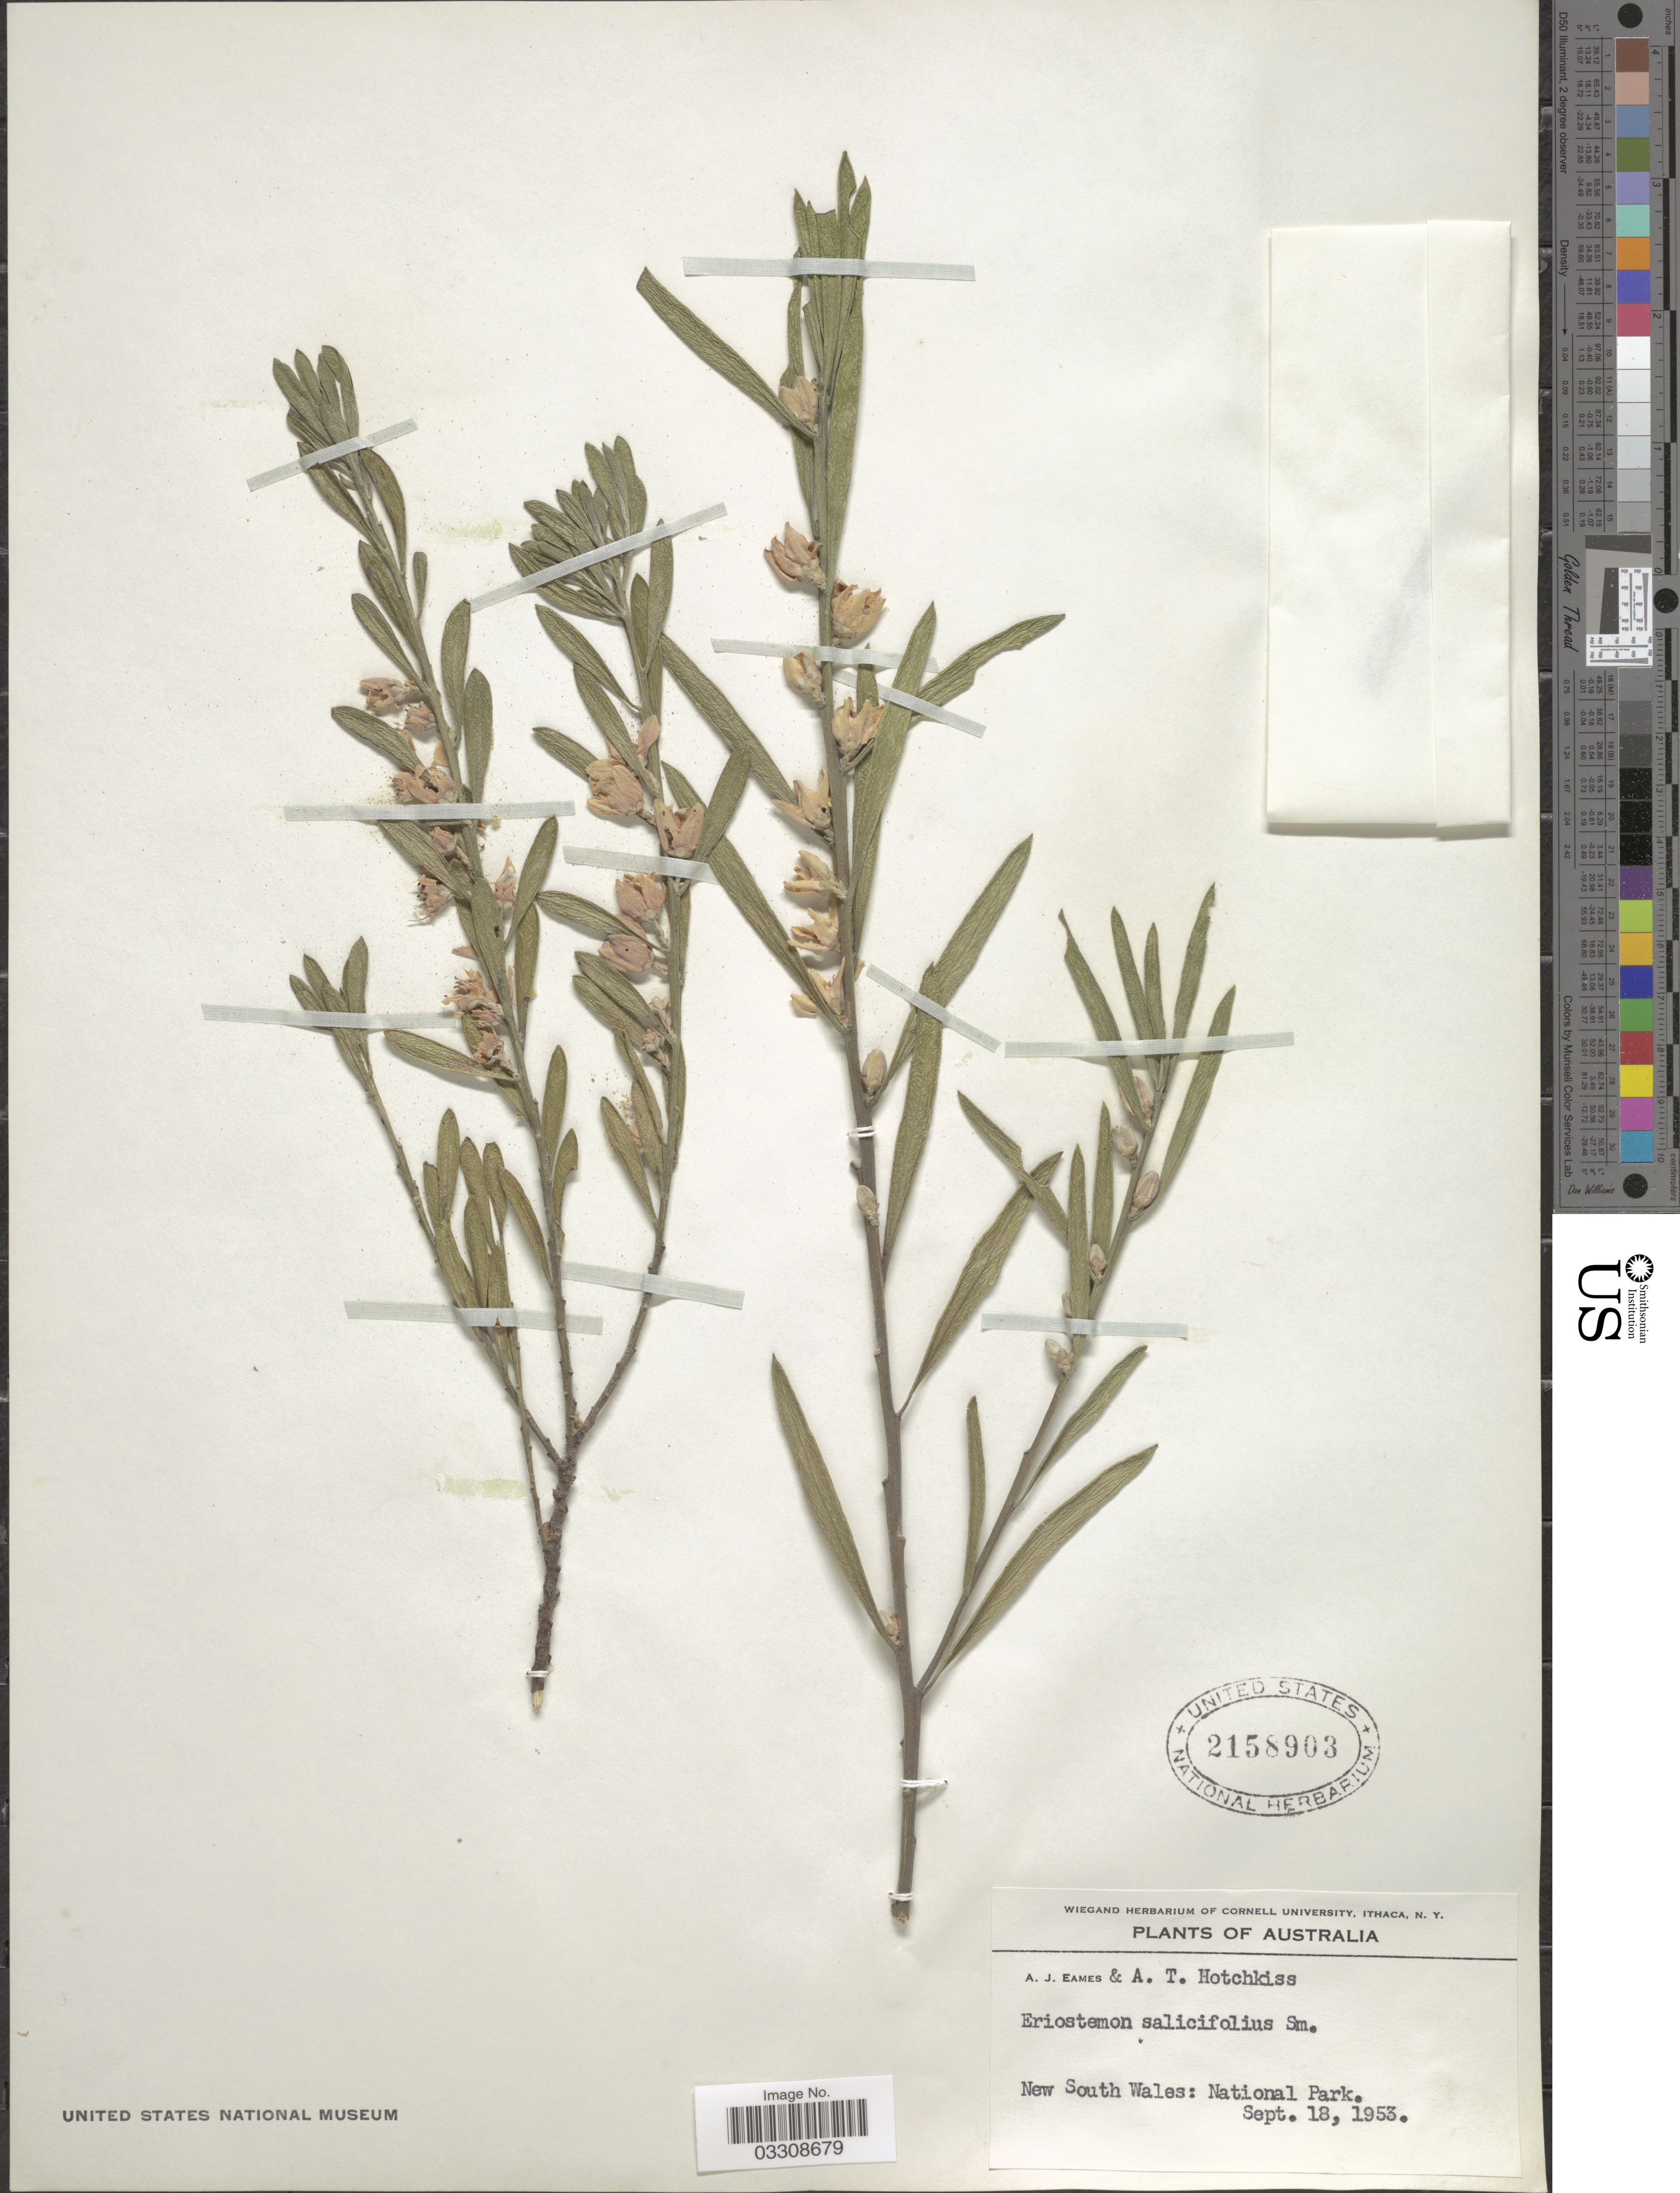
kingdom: Plantae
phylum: Tracheophyta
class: Magnoliopsida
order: Sapindales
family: Rutaceae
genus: Eriostemon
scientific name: Eriostemon salicifollus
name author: Sm.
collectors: A. J. Eames & A. Hotchkiss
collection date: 1953-09-18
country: Australia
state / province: New South Wales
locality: National Park.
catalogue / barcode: US 2158903